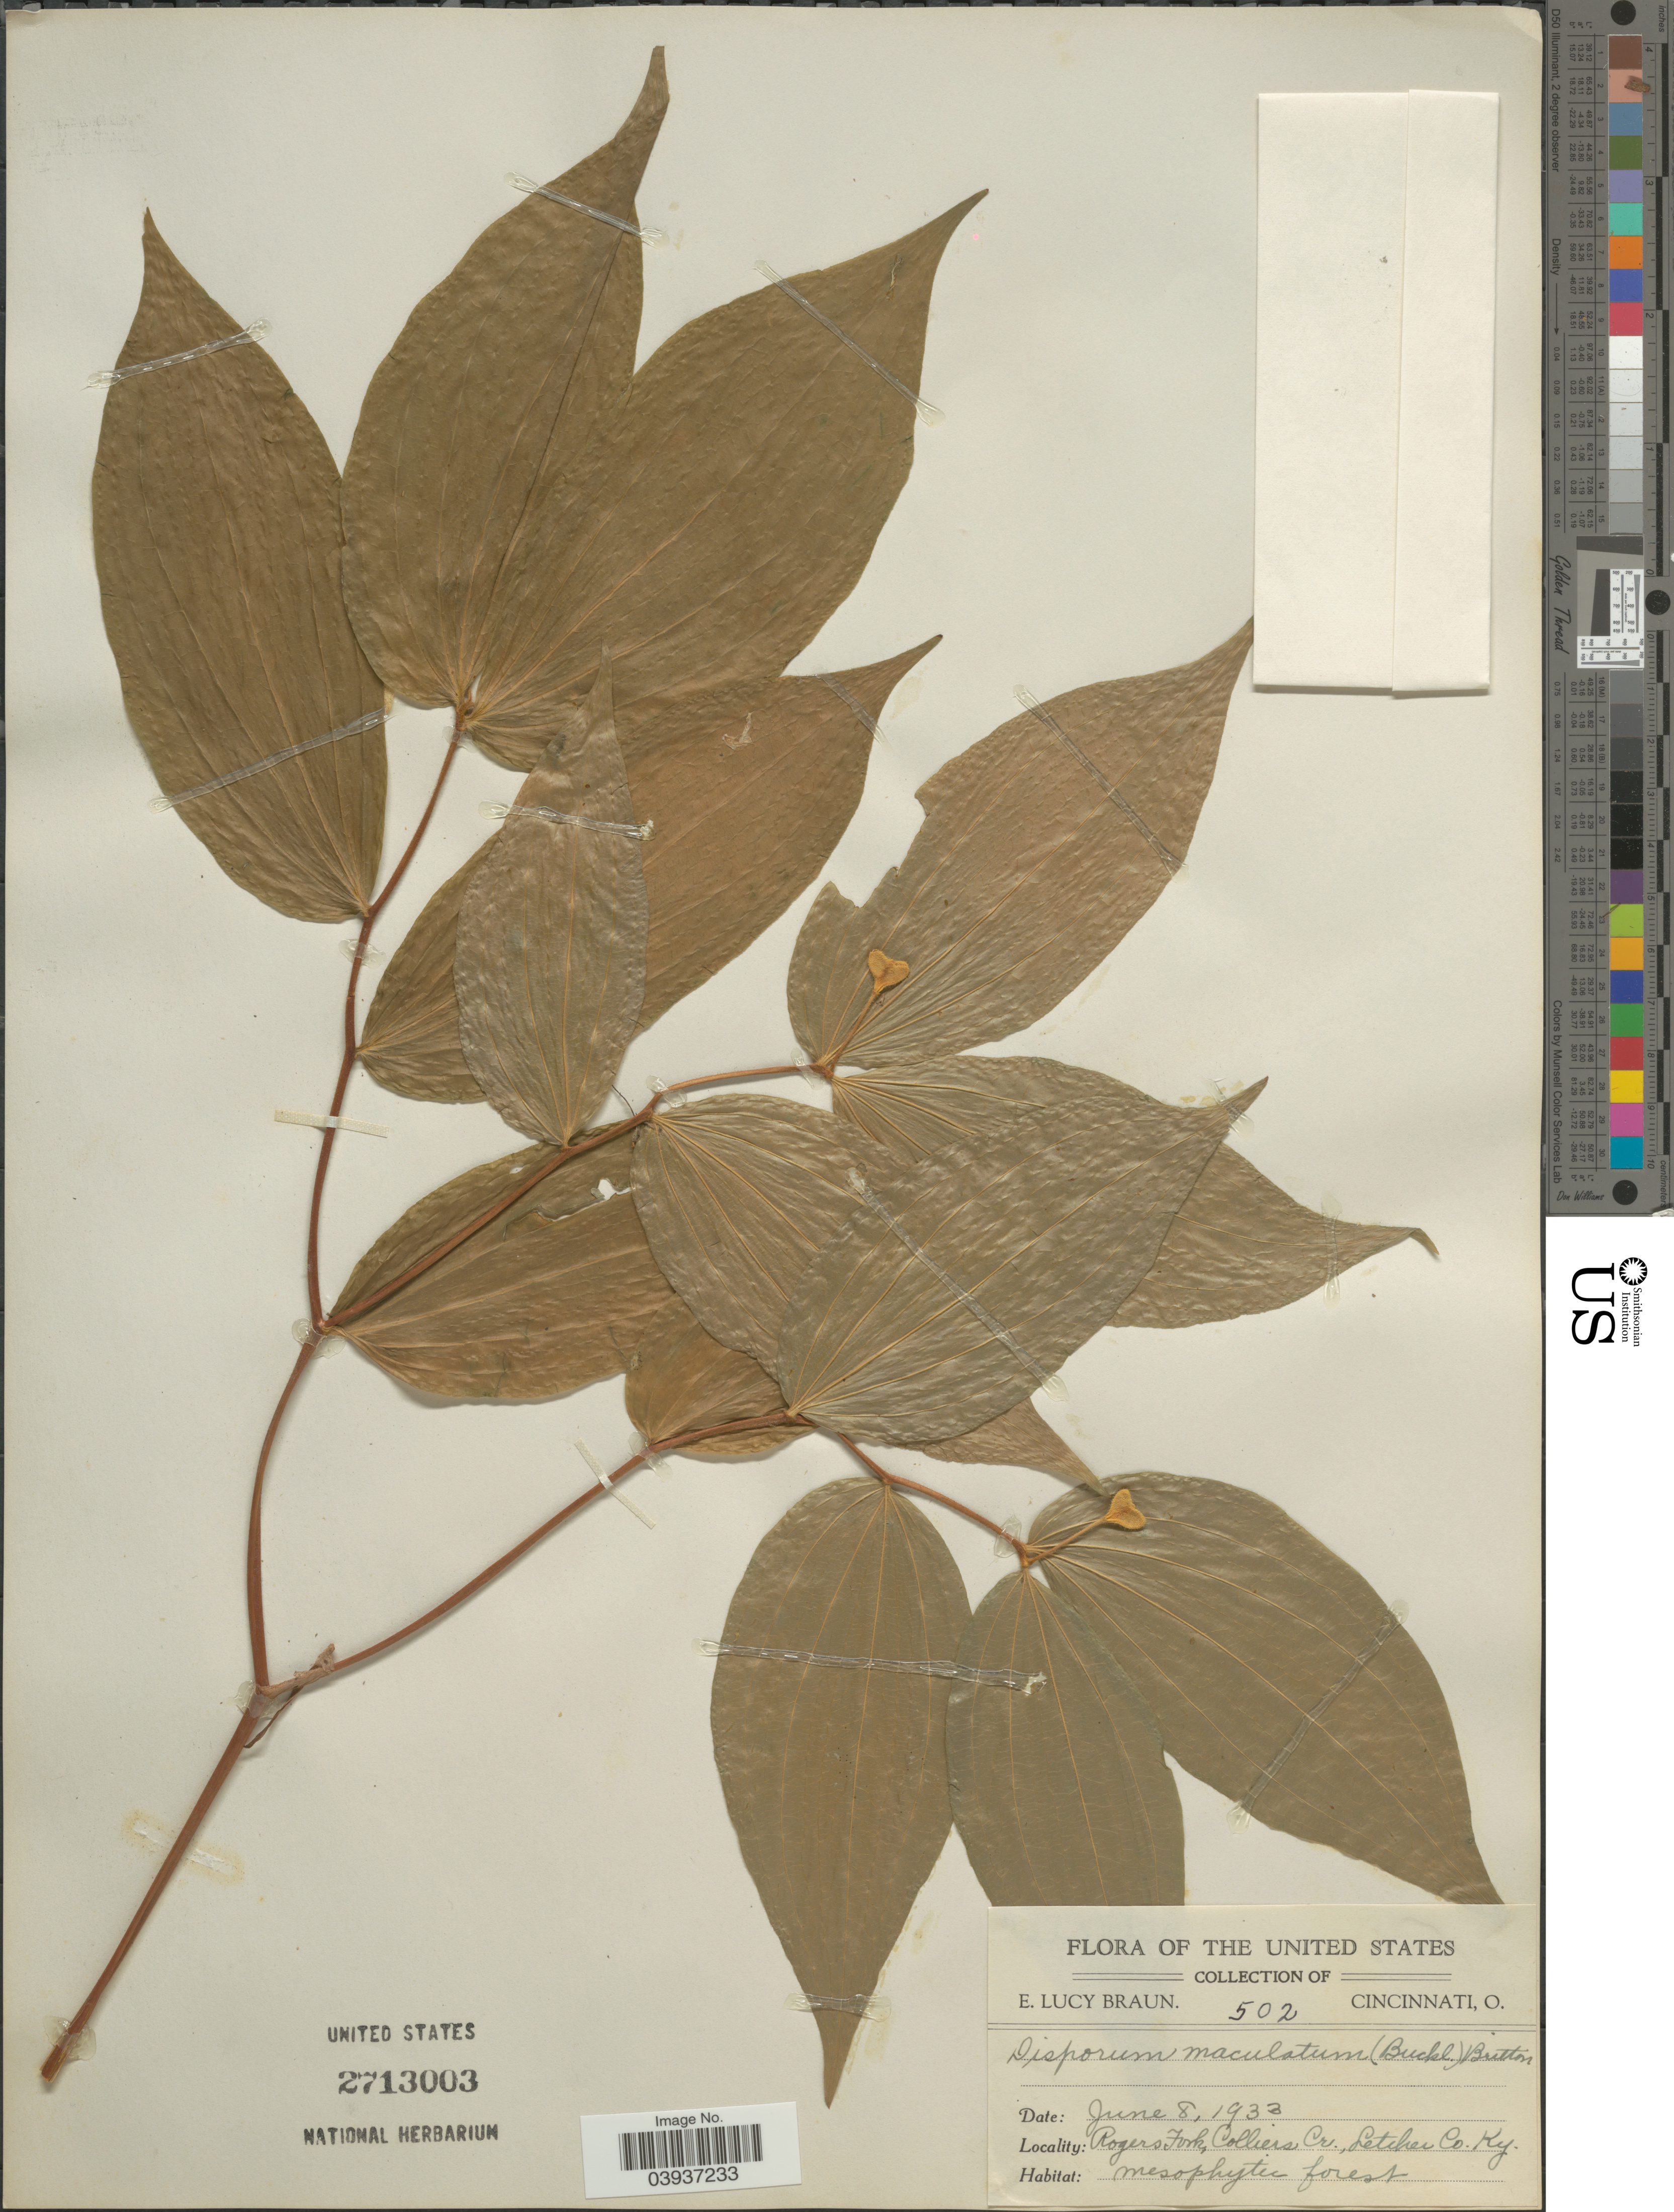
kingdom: Plantae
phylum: Tracheophyta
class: Liliopsida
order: Liliales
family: Colchicaceae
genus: Disporum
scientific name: Disporum maculatum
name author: (Buckley) Britton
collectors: E. L. Braun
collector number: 502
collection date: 1933-06-08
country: United States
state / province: Kentucky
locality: Rogers Fork, Colliers Cr., Letcher Co.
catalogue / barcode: US 2713003